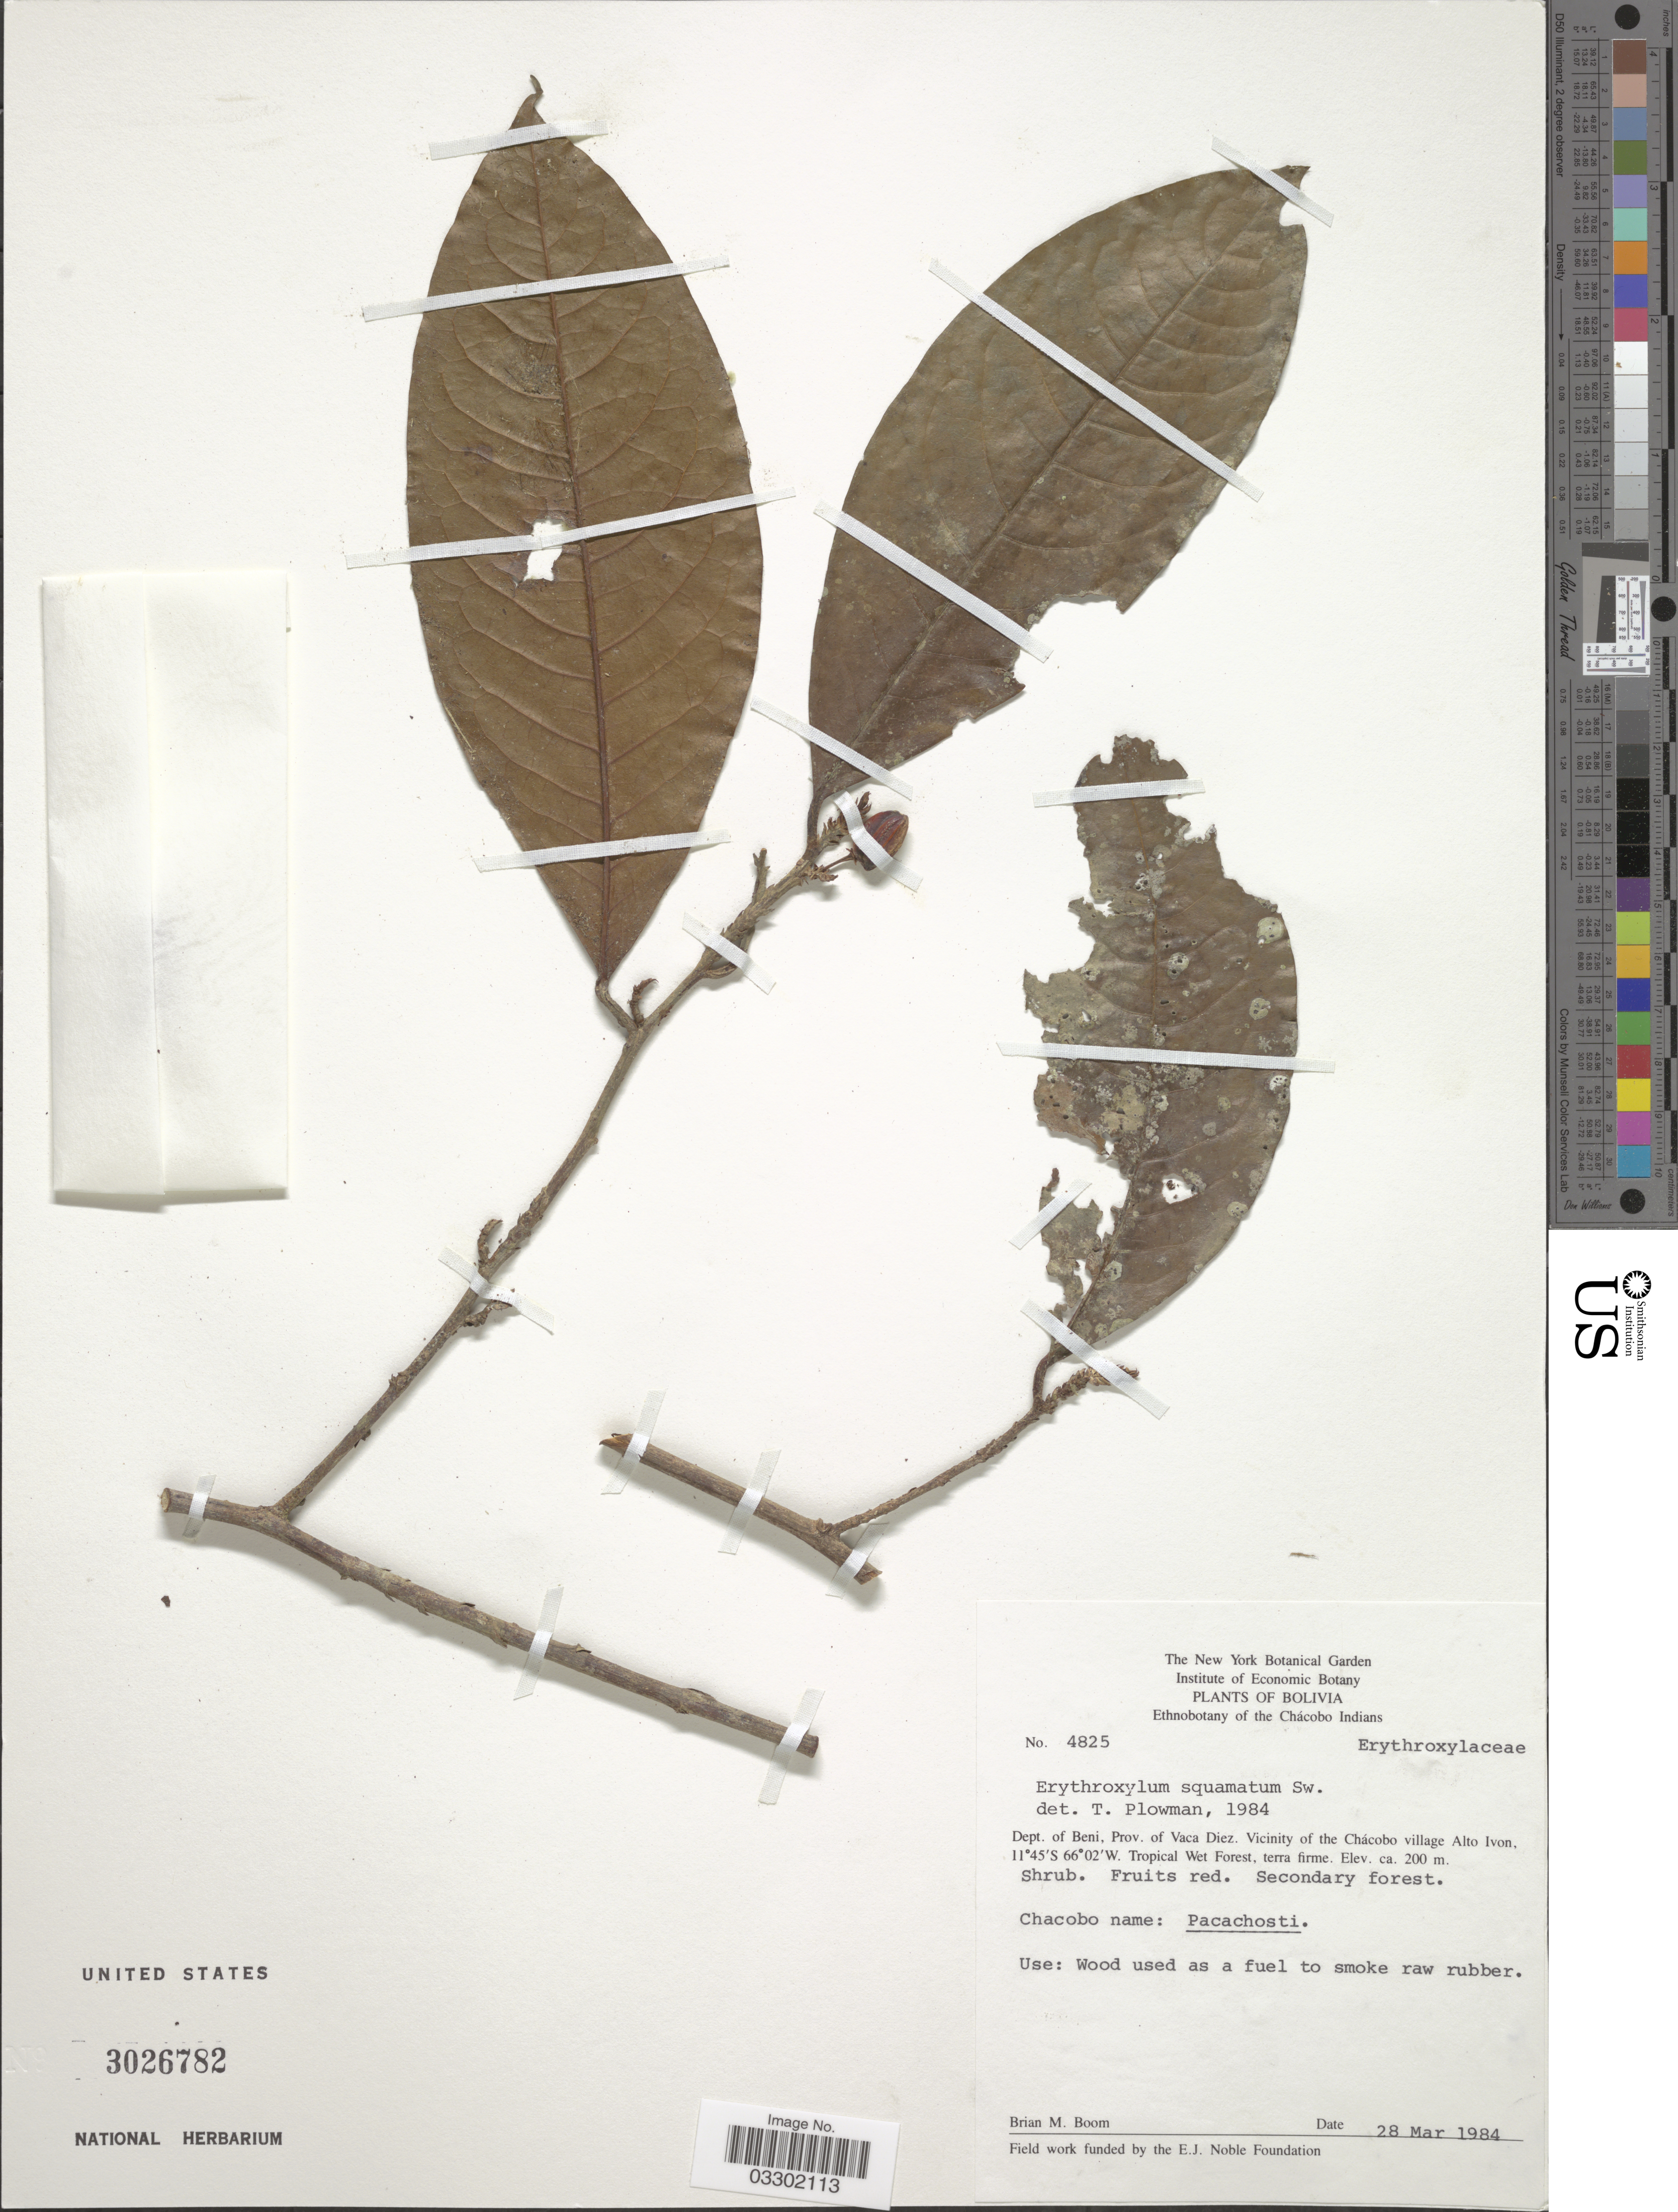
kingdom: Plantae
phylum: Tracheophyta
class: Magnoliopsida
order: Malpighiales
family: Erythroxylaceae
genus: Erythroxylum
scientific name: Erythroxylum squamatum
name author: Sw.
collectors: B. M. Boom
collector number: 4825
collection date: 1984-03-28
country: Bolivia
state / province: Beni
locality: Dept. of Beni, Prov. of Vaca Diez. Vicinity of the Chácobo village Alto Ivon.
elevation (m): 200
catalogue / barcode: US 3026782